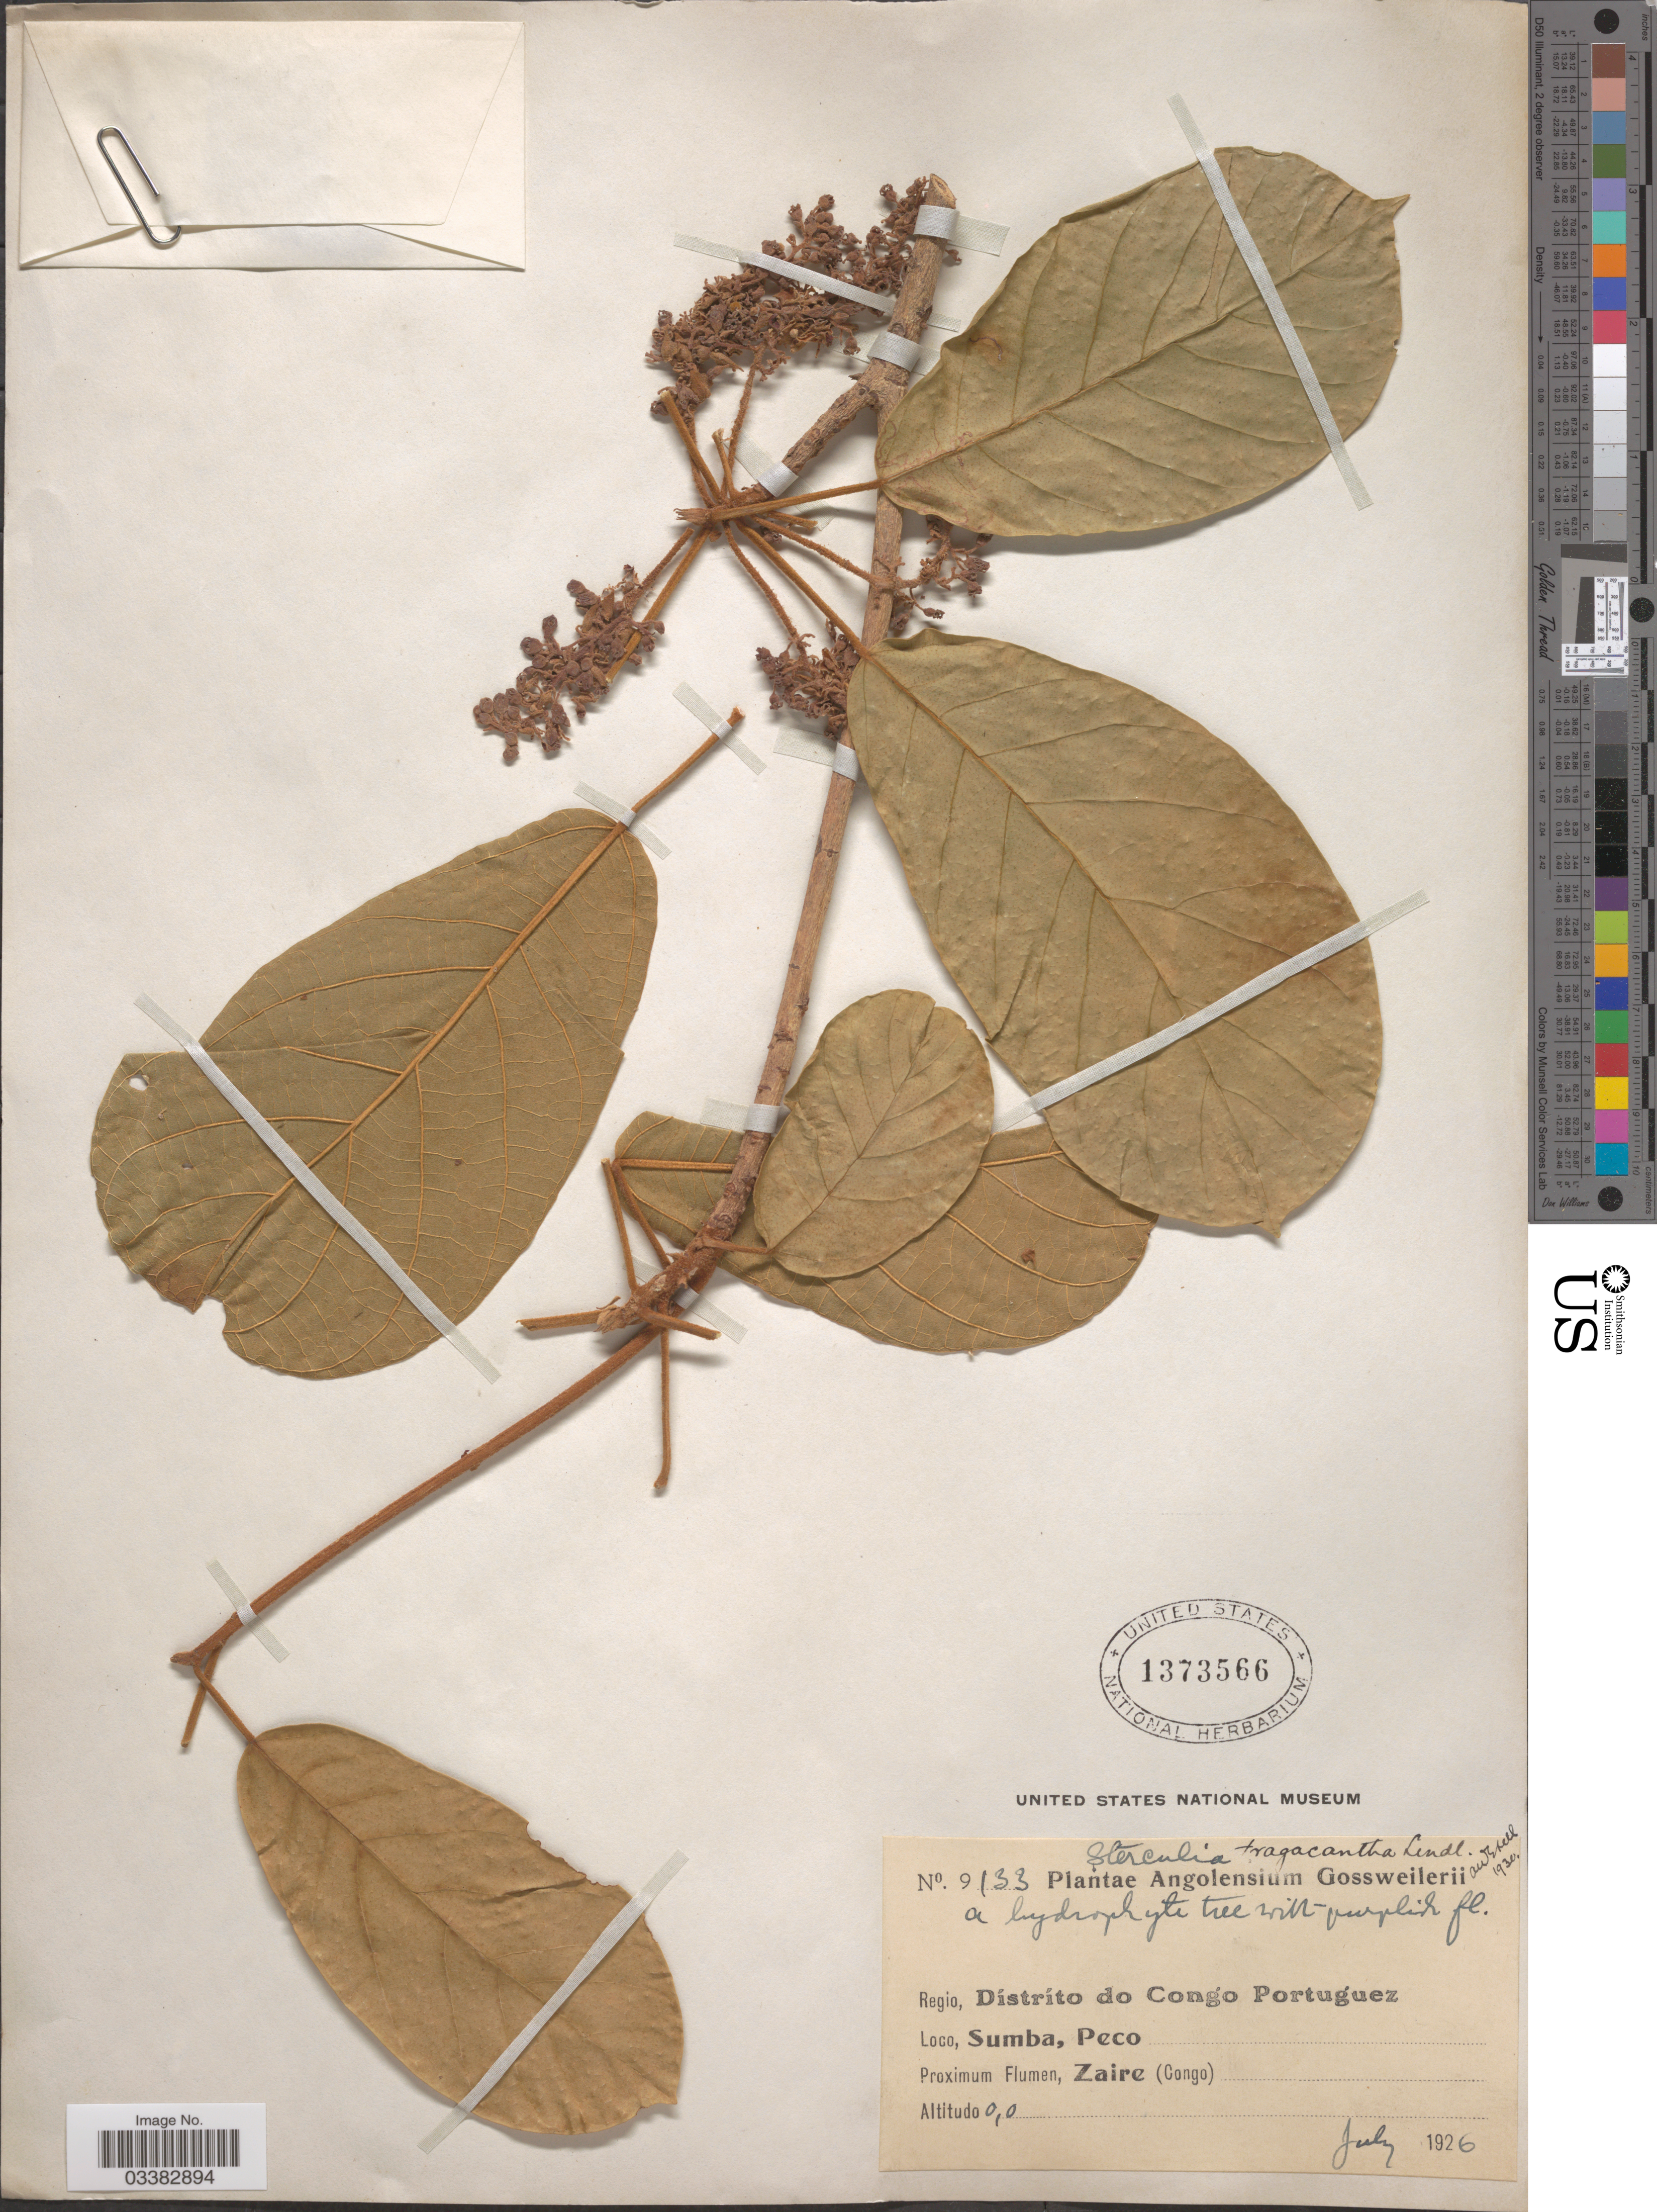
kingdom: Plantae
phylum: Tracheophyta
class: Magnoliopsida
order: Malvales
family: Malvaceae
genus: Sterculia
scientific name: Sterculia tragacantha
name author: Lindl.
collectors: -. Gossweiler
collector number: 9133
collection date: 1926-07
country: Angola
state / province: Zaire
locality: Regio, Dístríto do Congo Portuguez. Sumba, Peco.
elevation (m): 0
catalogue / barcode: US 1373566